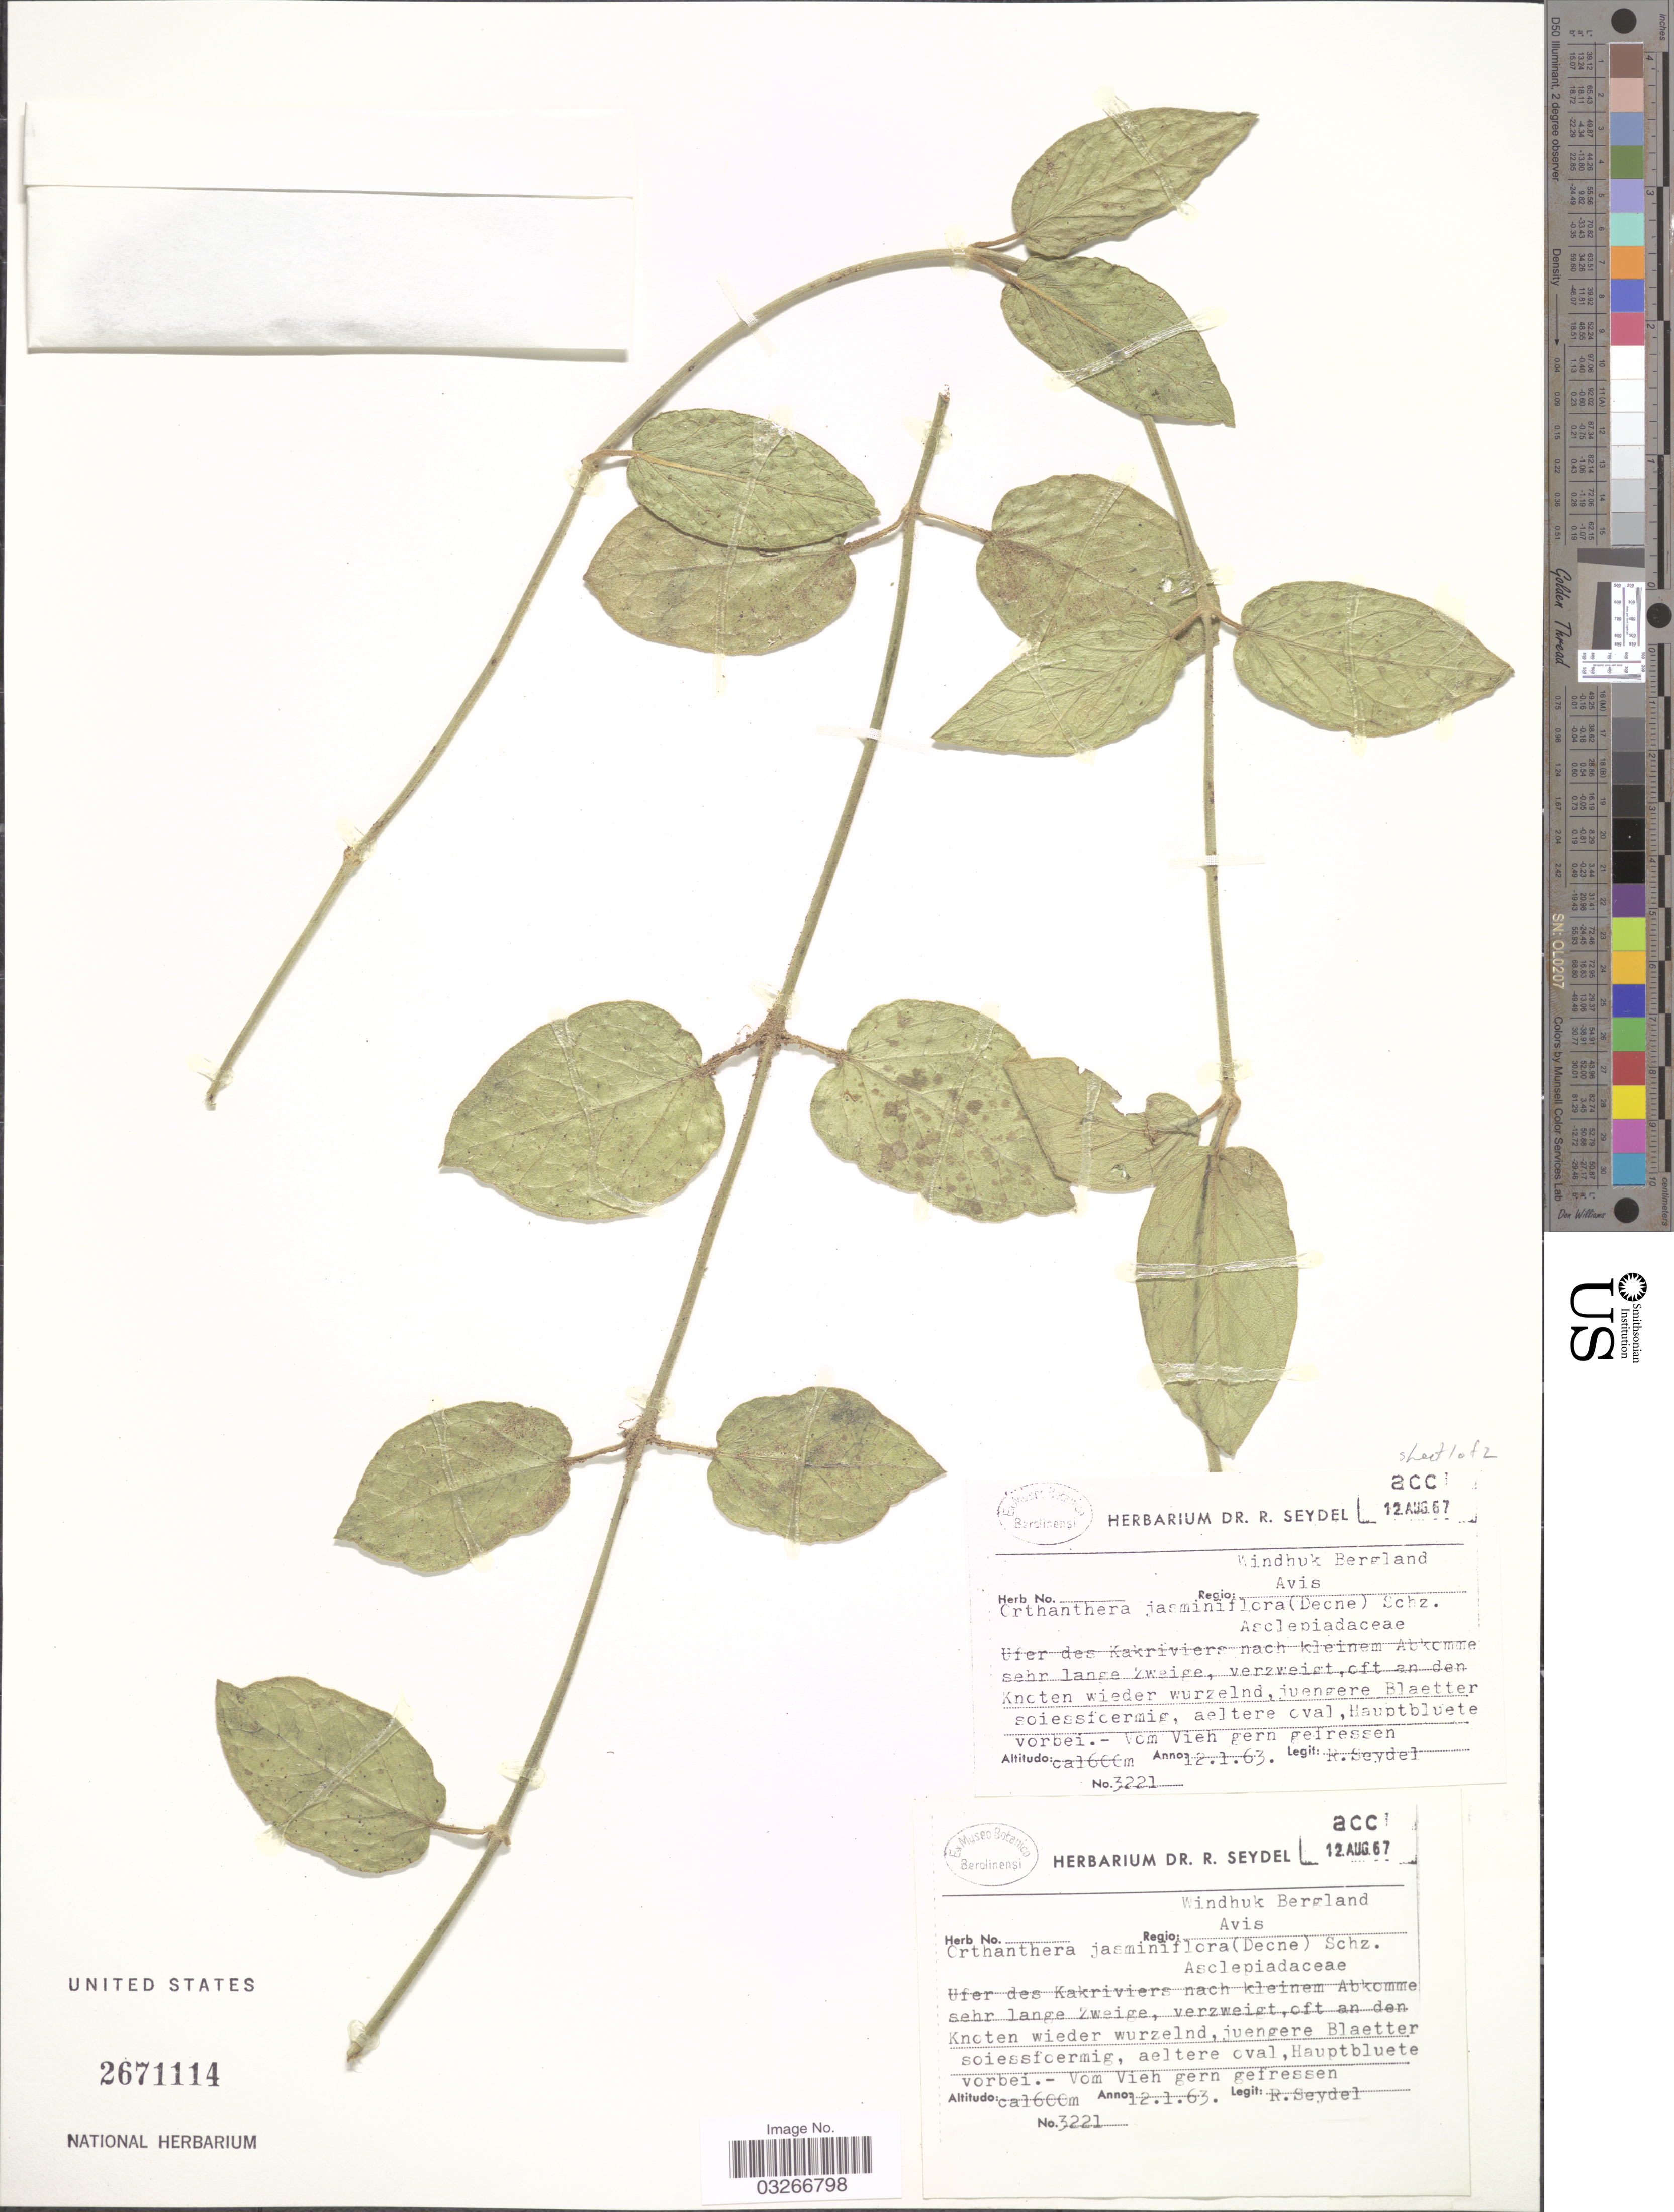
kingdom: Plantae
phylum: Tracheophyta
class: Magnoliopsida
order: Gentianales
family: Apocynaceae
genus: Orthanthera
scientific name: Orthanthera jasminiflora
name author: (Decne.) N.E. Br. ex Schinz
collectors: R. Seydel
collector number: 3221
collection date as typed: Transcribed d/m/y: 12/1/63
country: Namibia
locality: Windhuk Bergland, Regio, Avis.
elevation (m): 1600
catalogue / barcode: US 2671114